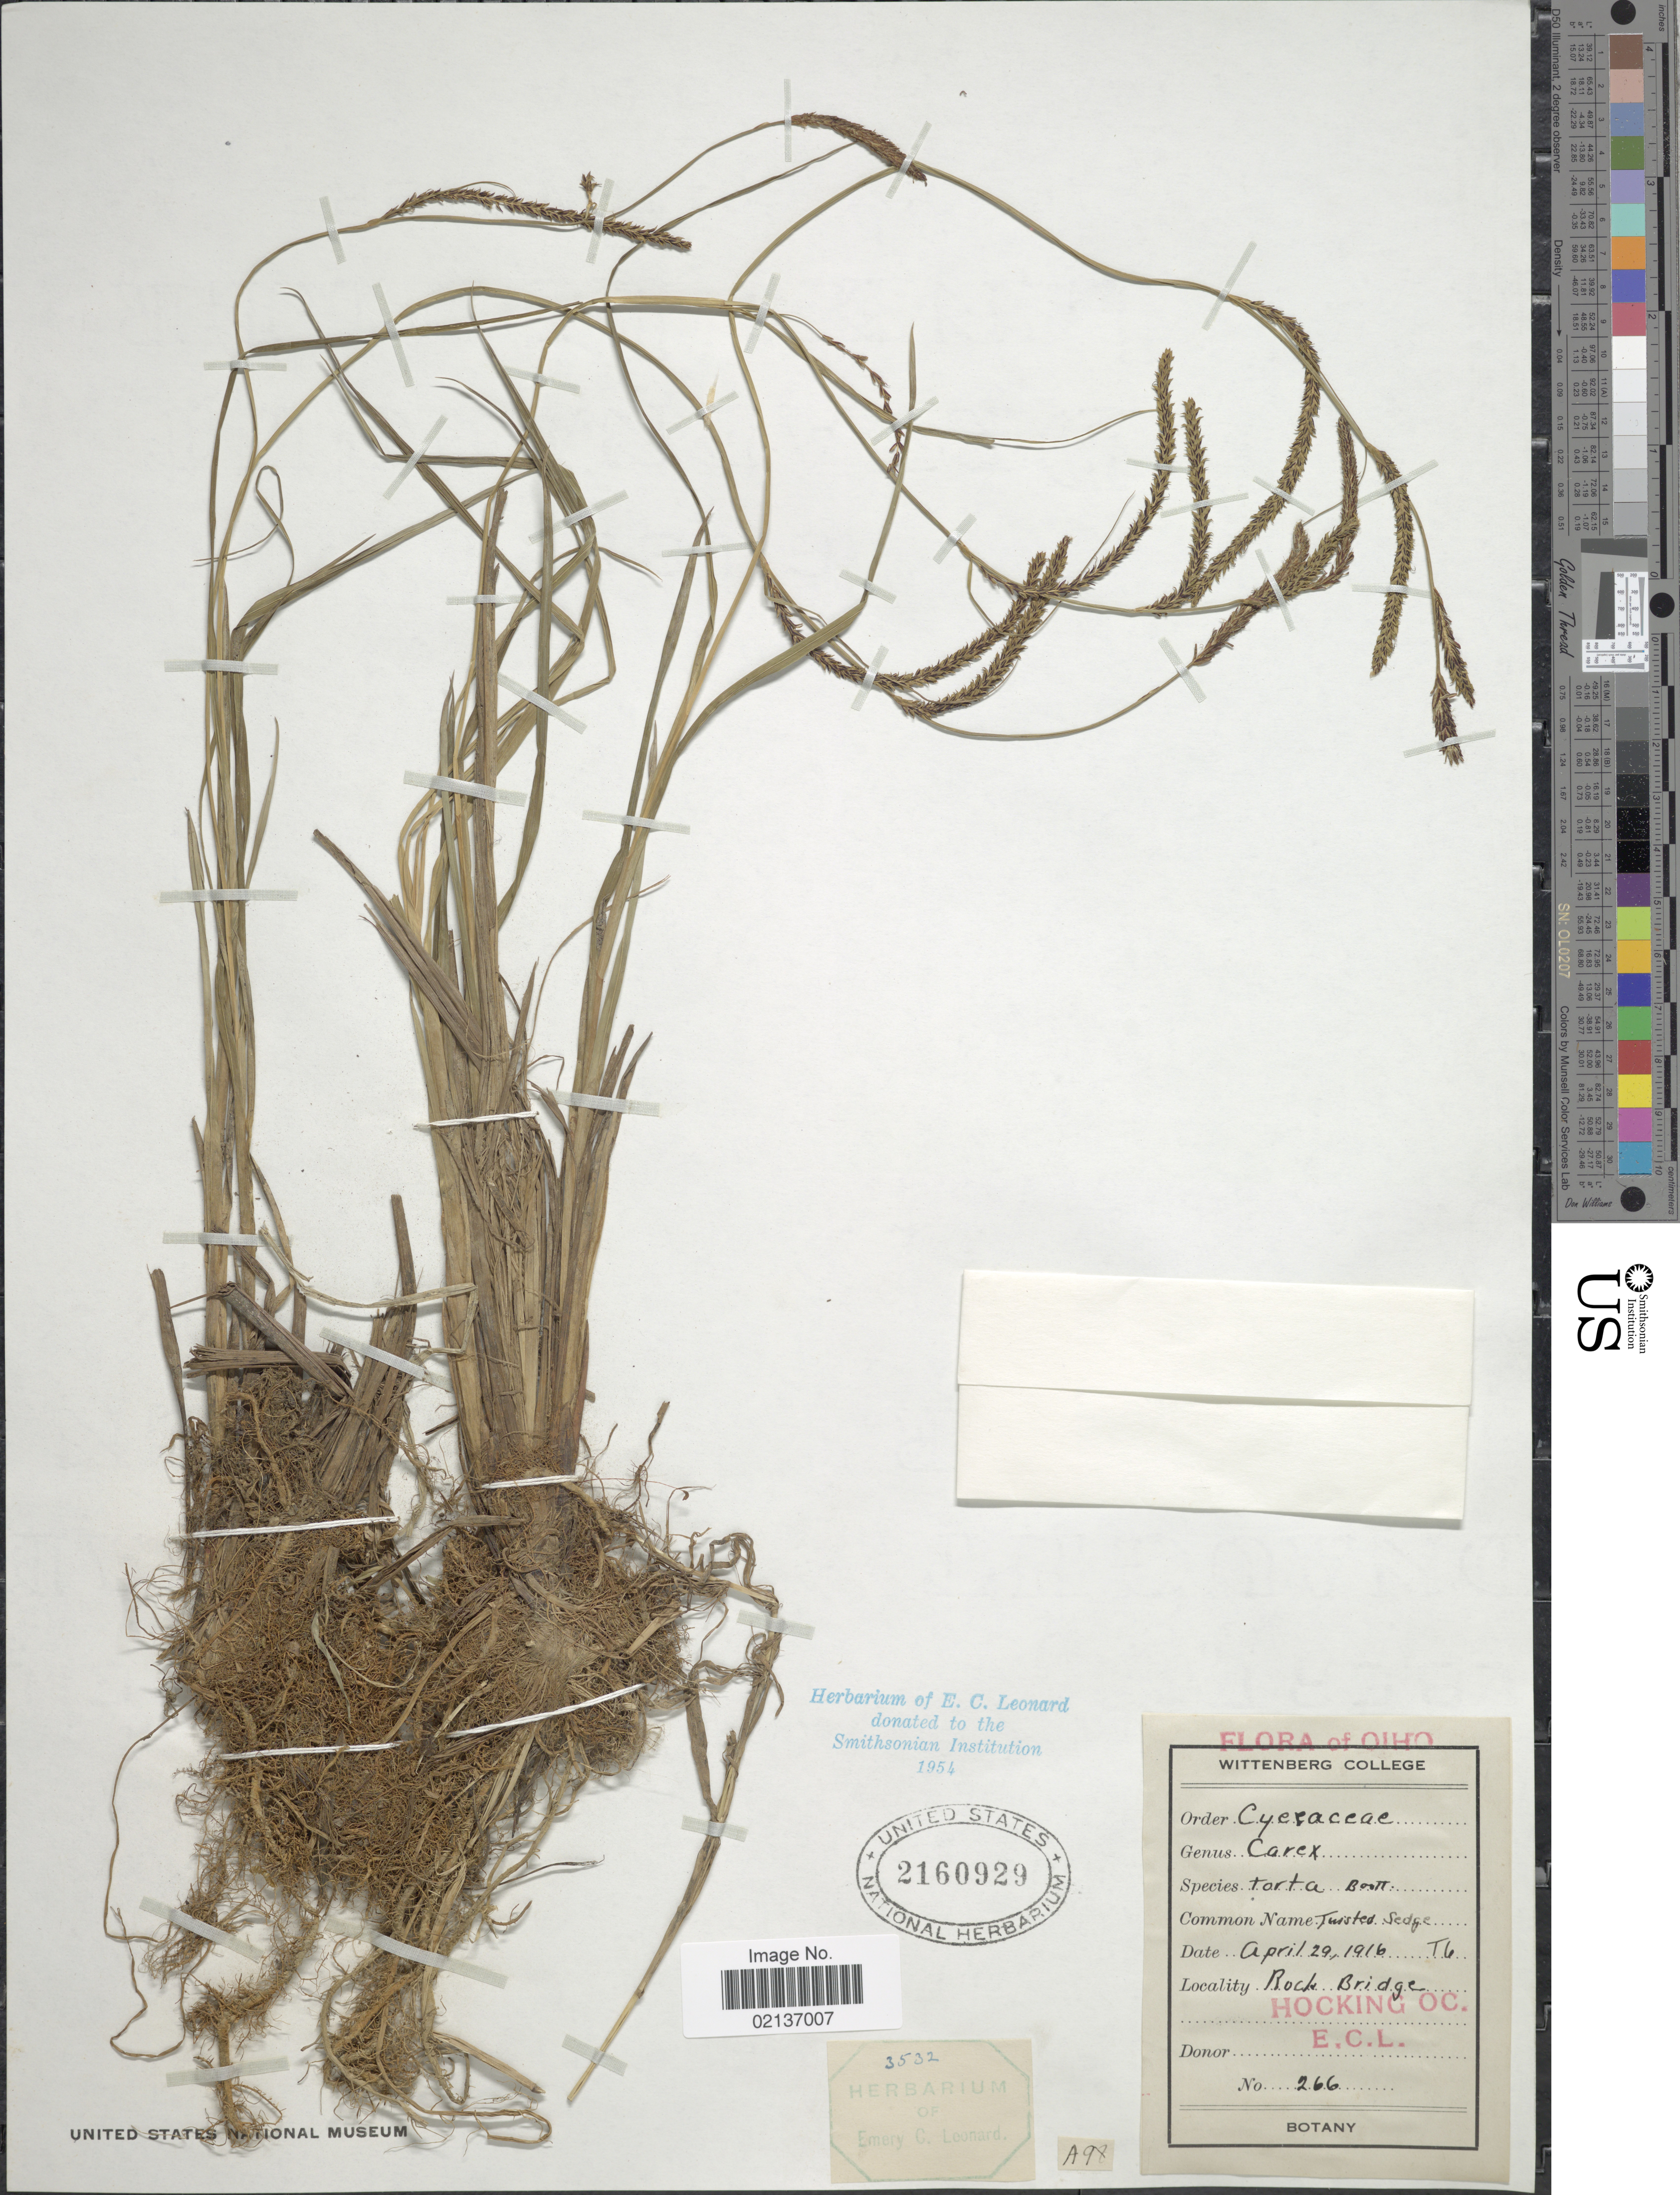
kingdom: Plantae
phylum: Tracheophyta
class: Liliopsida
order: Poales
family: Cyperaceae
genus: Carex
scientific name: Carex torta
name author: Boott ex Tuck.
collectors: E. C. Leonard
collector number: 266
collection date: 1916-04-29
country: United States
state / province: Ohio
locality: Rock Bridge, Hocking Oc.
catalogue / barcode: US 2160929